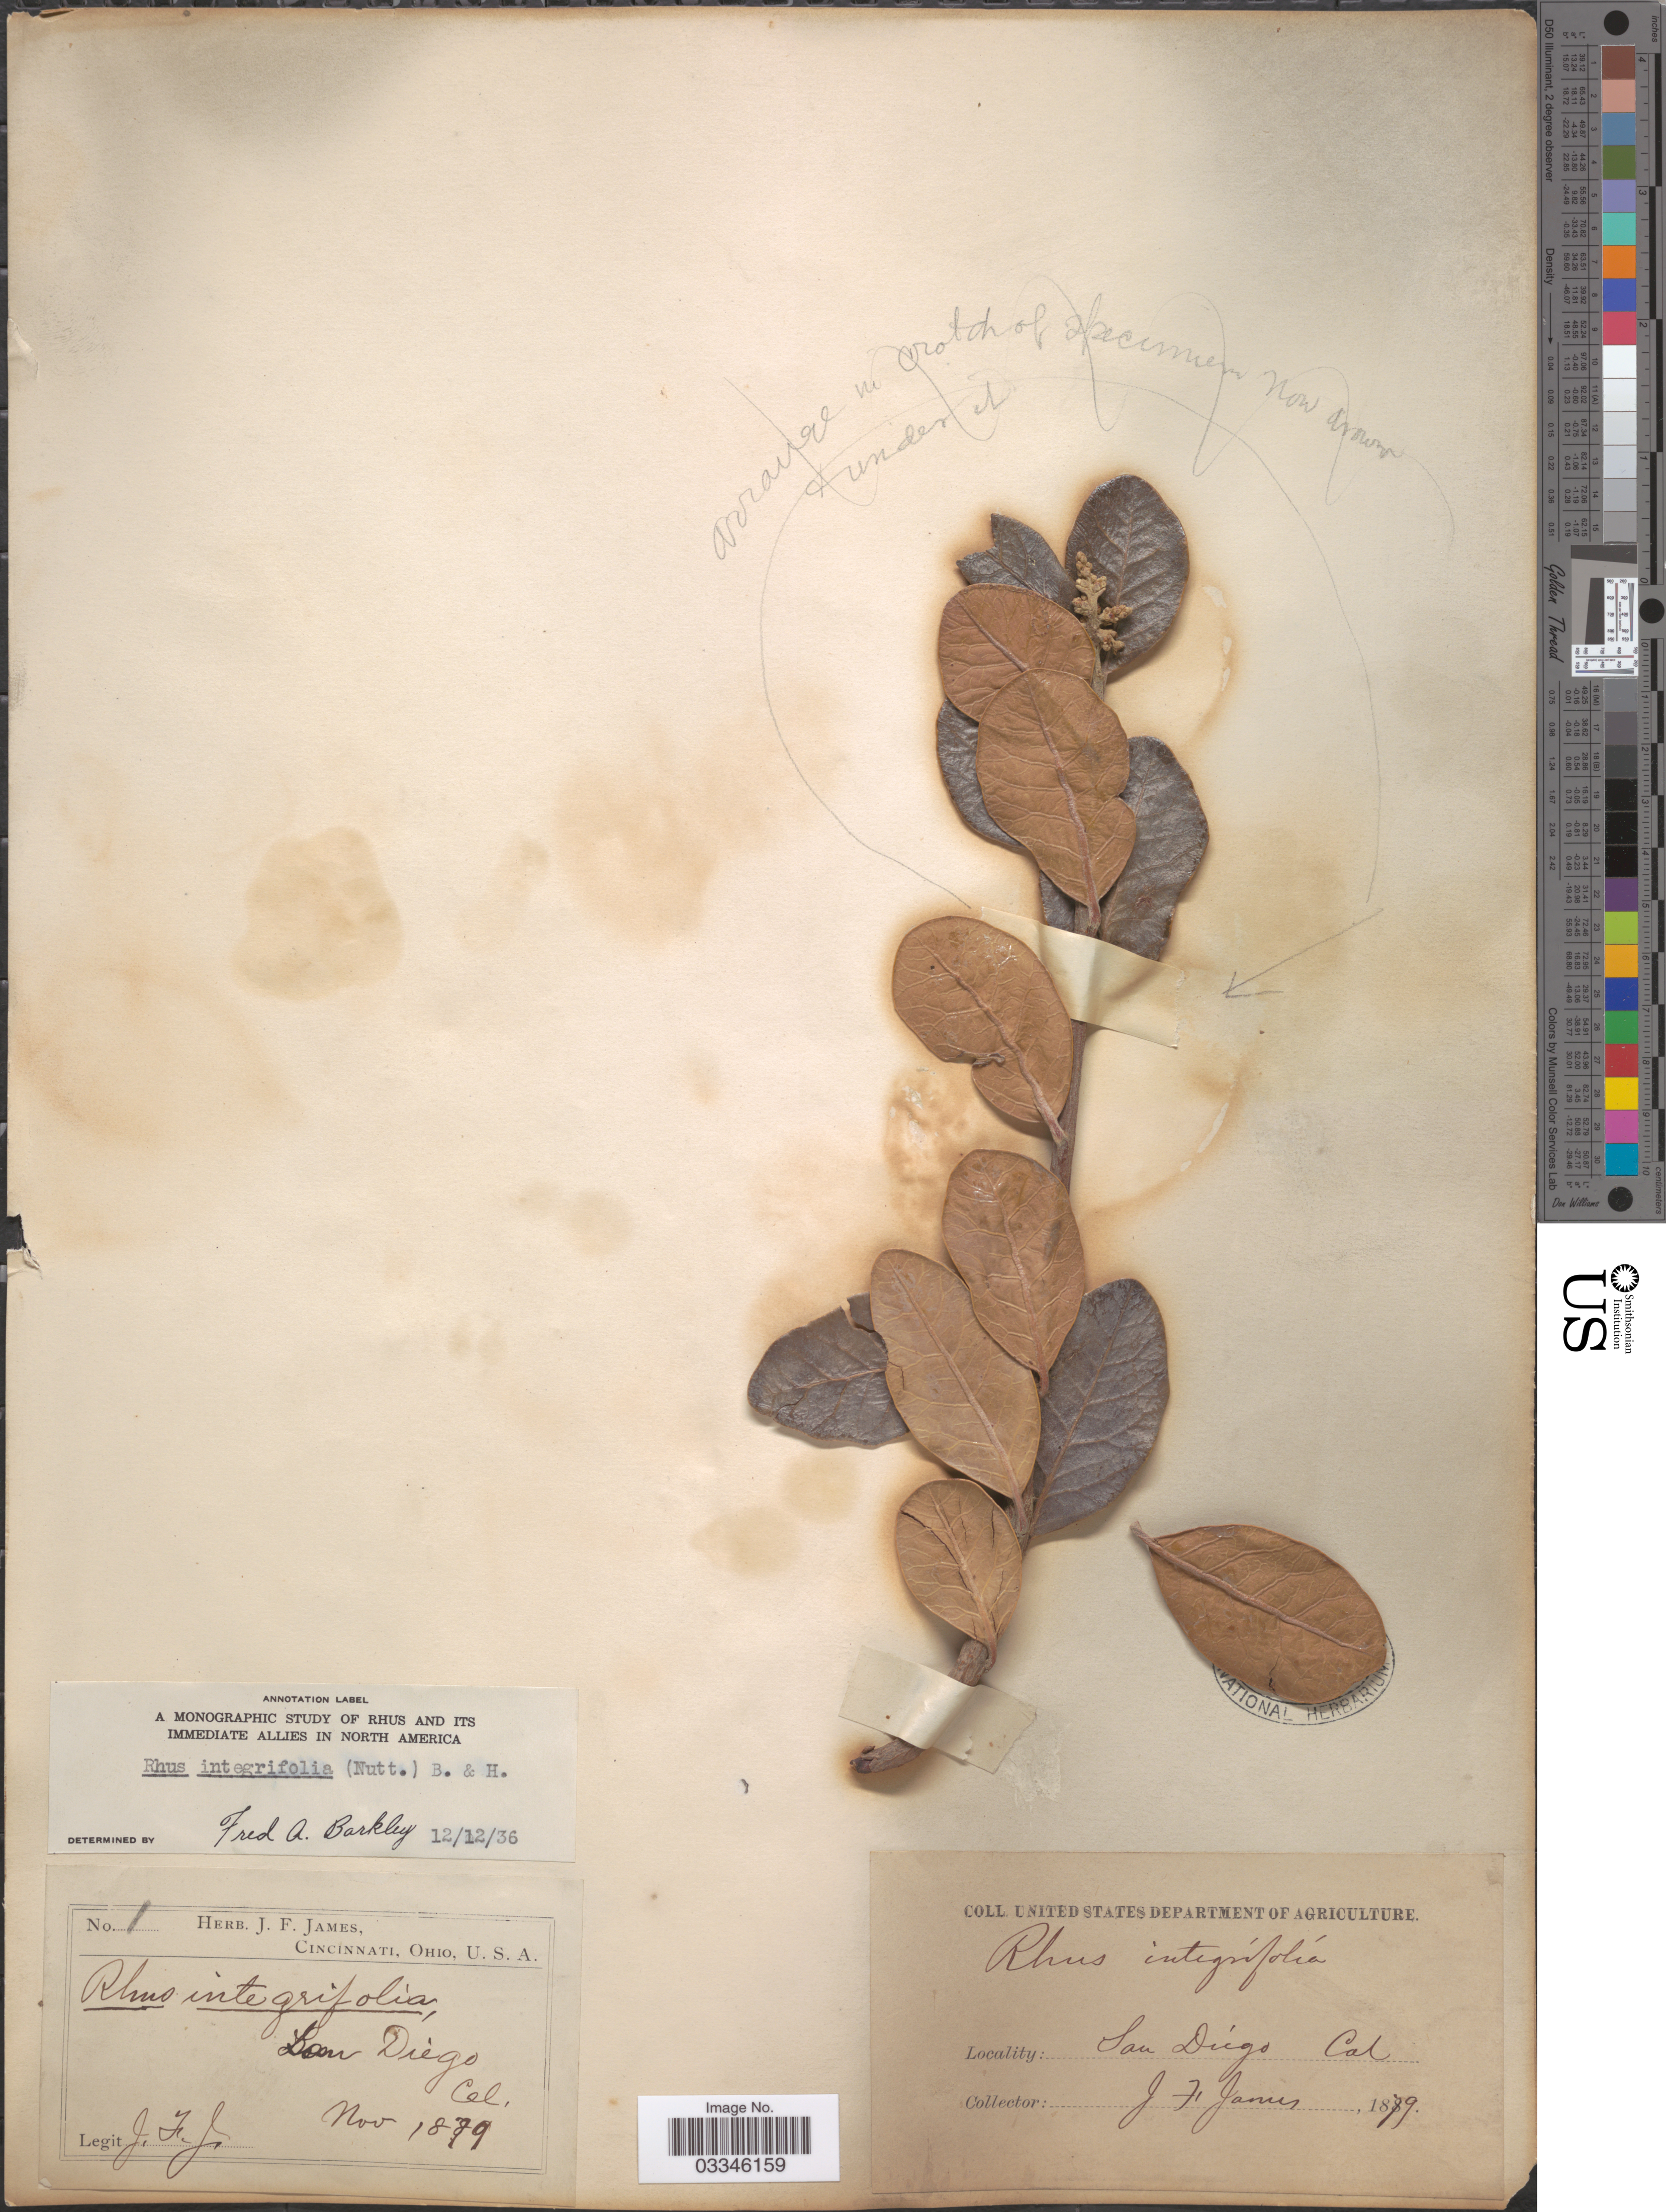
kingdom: Plantae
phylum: Tracheophyta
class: Magnoliopsida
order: Sapindales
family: Anacardiaceae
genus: Rhus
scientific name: Rhus integrifolia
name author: (Nutt.) Benth. & Hook. f. ex W.H. Brewer & S. Watson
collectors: J. James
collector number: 1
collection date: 1879-11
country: United States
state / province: California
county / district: San Diego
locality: San Diego.